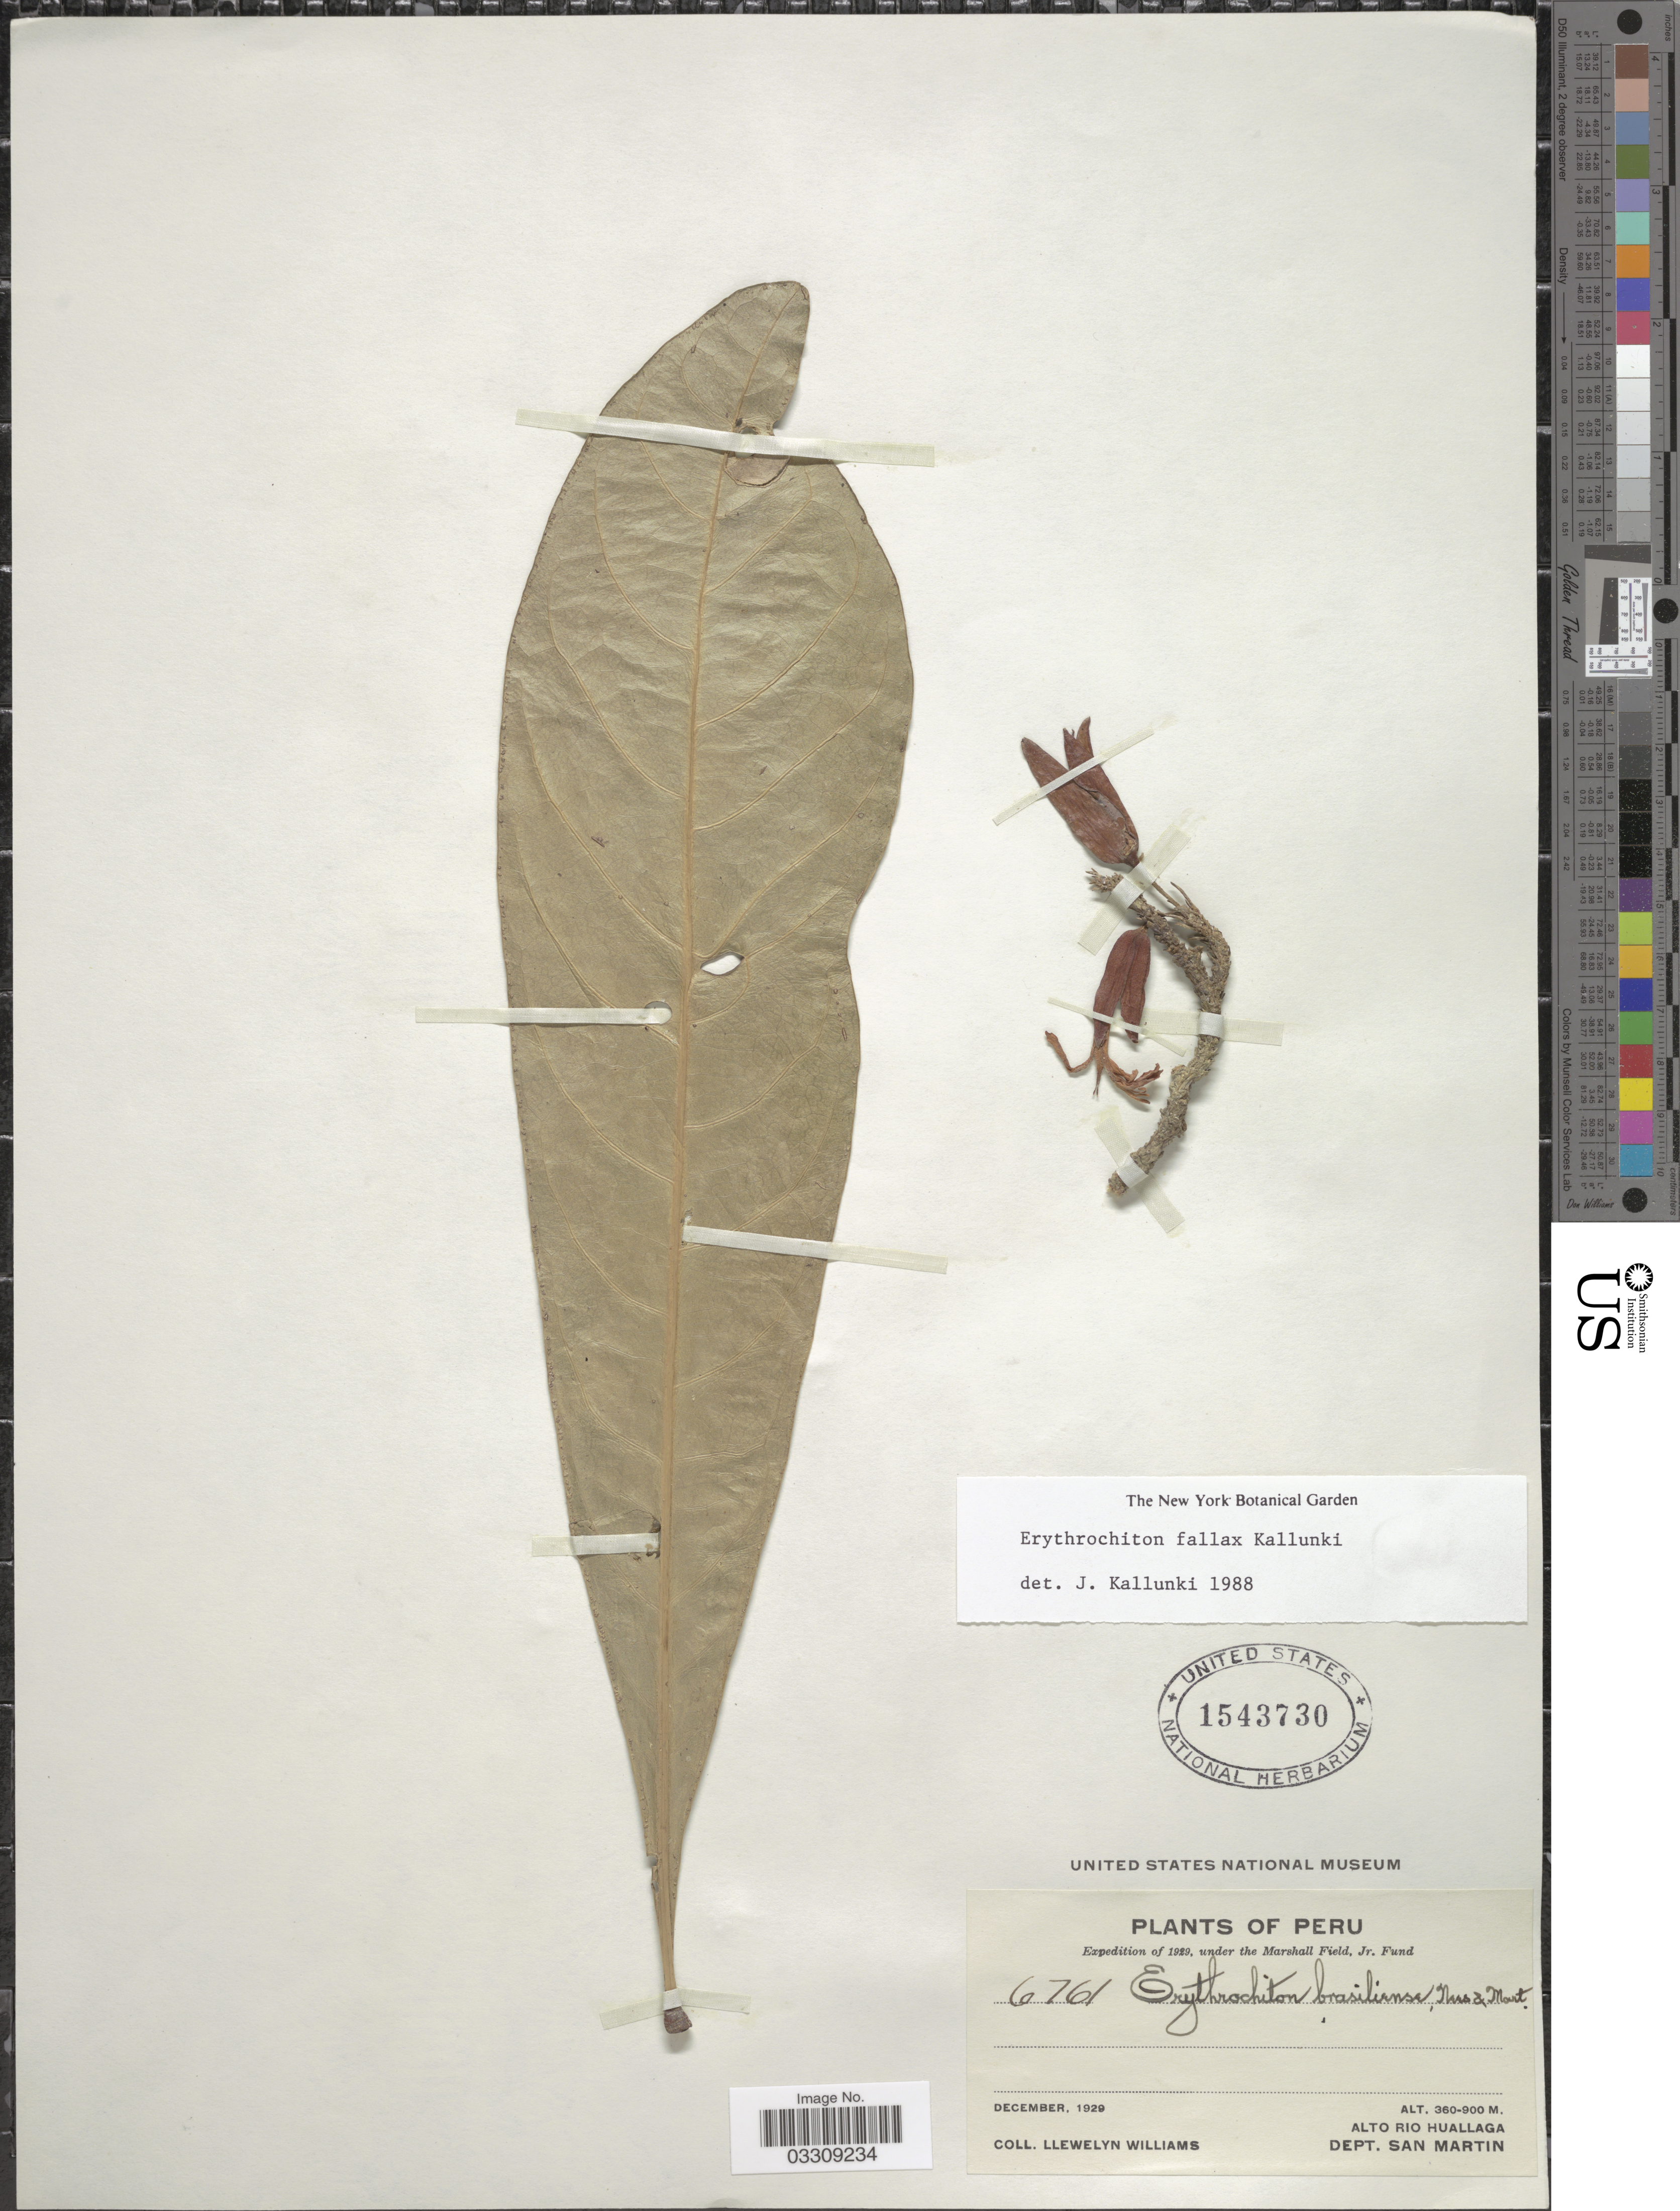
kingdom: Plantae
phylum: Tracheophyta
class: Magnoliopsida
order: Sapindales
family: Rutaceae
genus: Erythrochiton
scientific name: Erythrochiton fallax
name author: Kallunki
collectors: Ll. Williams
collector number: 6761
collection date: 1929-12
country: Peru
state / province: San Martín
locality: Alto Rio Huallaga. Dept. San Martin.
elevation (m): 360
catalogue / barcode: US 1543730